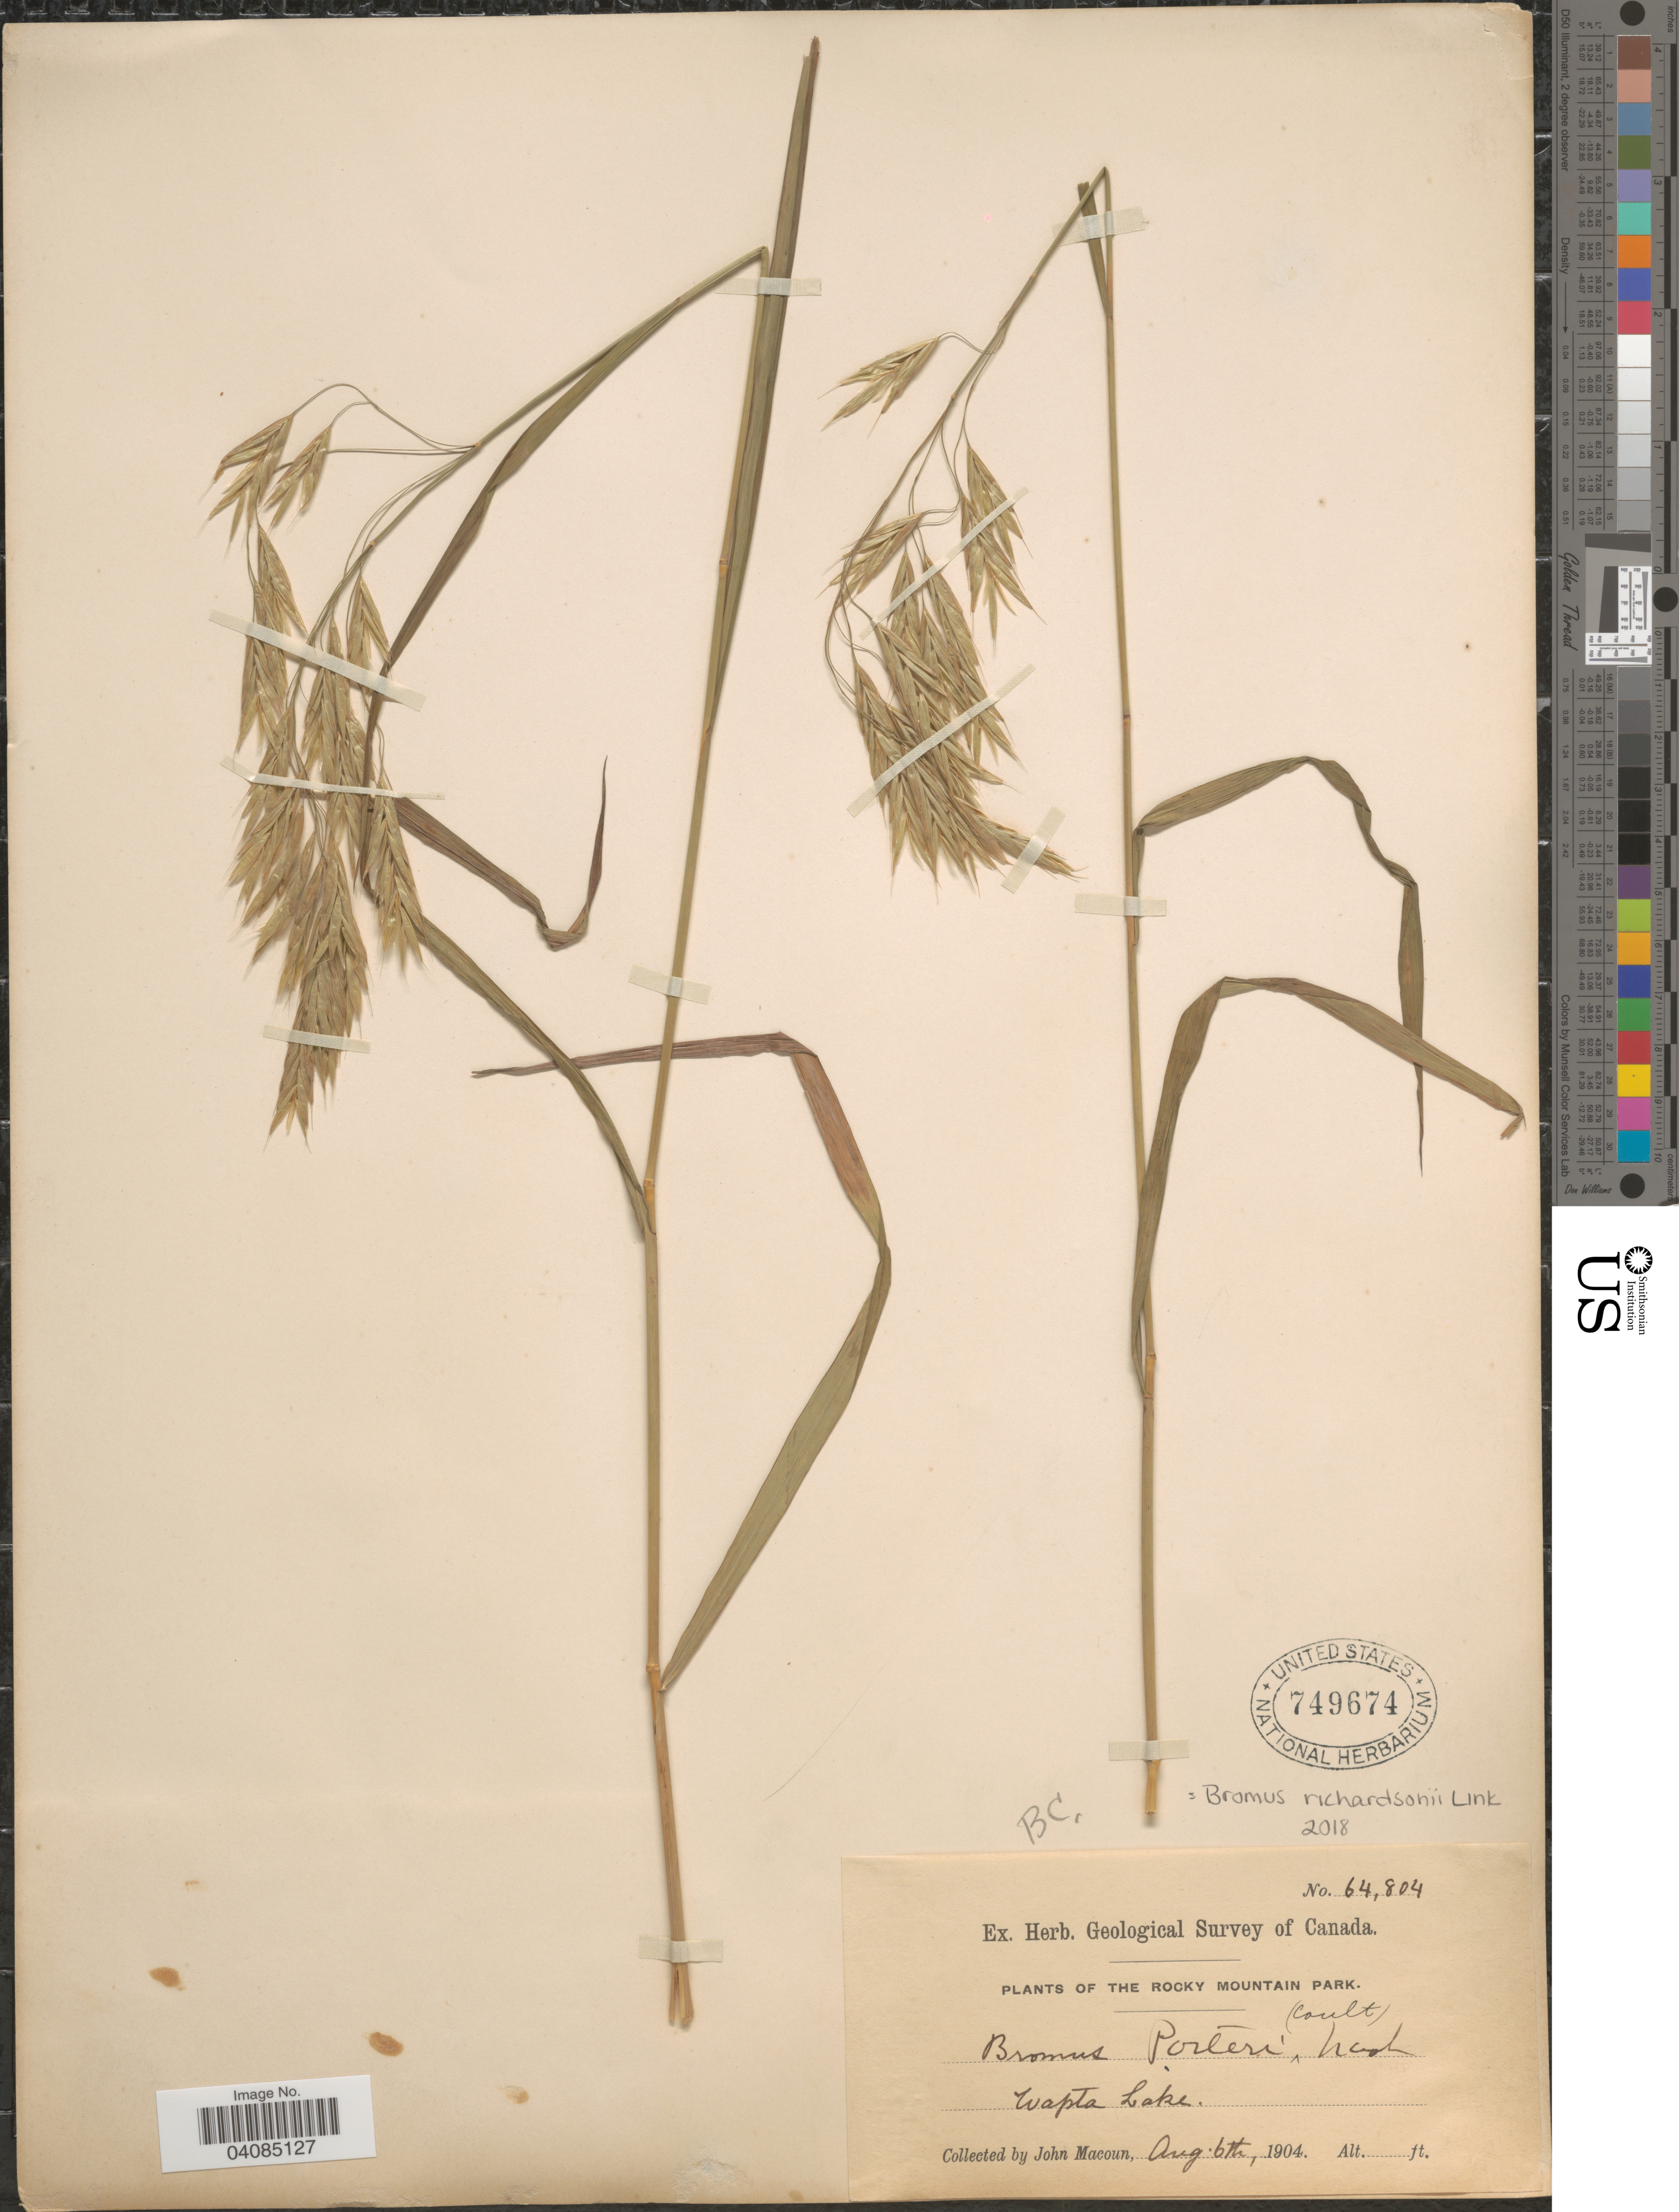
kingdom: Plantae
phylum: Tracheophyta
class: Liliopsida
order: Poales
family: Poaceae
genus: Bromus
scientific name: Bromus richardsonii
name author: Link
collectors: J. Macoun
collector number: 64804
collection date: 1904-08-06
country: Canada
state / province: British Columbia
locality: Herb. Geological Survey of Canada. The Rocky Mountain Parl. Wapta Lake.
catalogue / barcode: US 749674